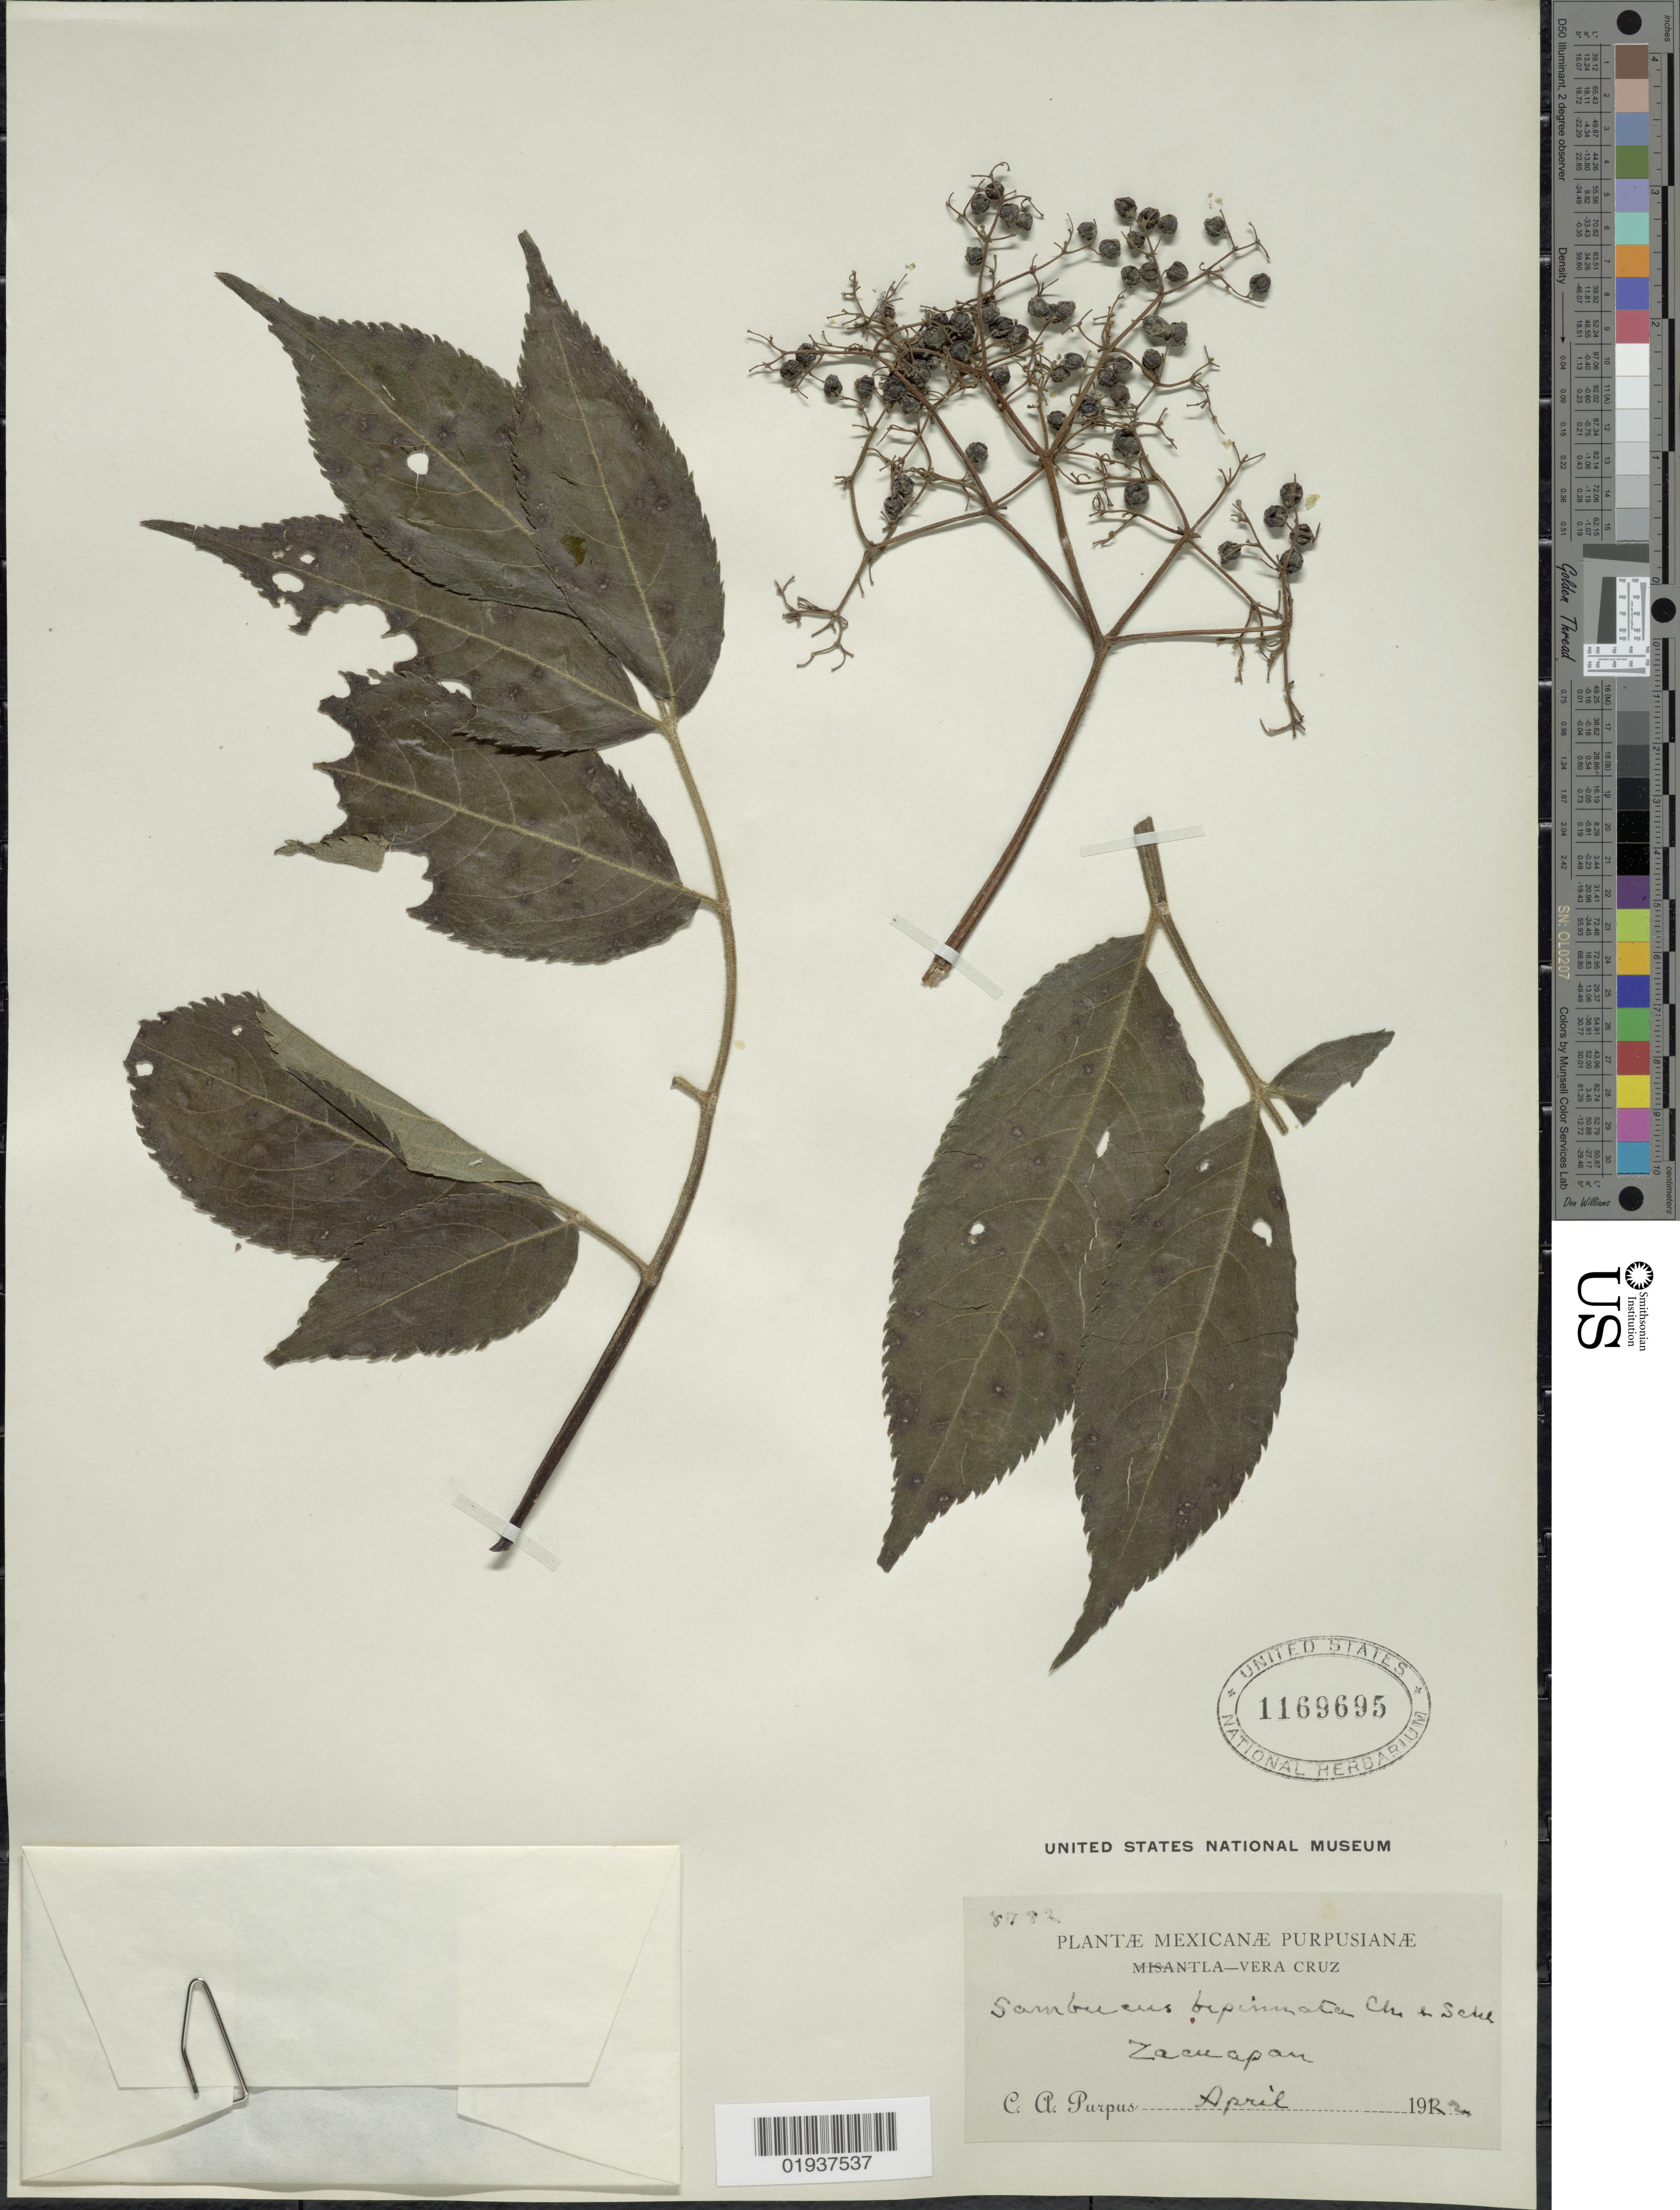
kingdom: Plantae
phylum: Tracheophyta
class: Magnoliopsida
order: Dipsacales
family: Viburnaceae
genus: Sambucus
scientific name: Sambucus mexicana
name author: C. Presl ex DC.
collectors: C. A. Purpus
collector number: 8782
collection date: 1922-04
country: Mexico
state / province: Veracruz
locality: Vera Cruz. Zacuapan.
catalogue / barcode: US 1169695